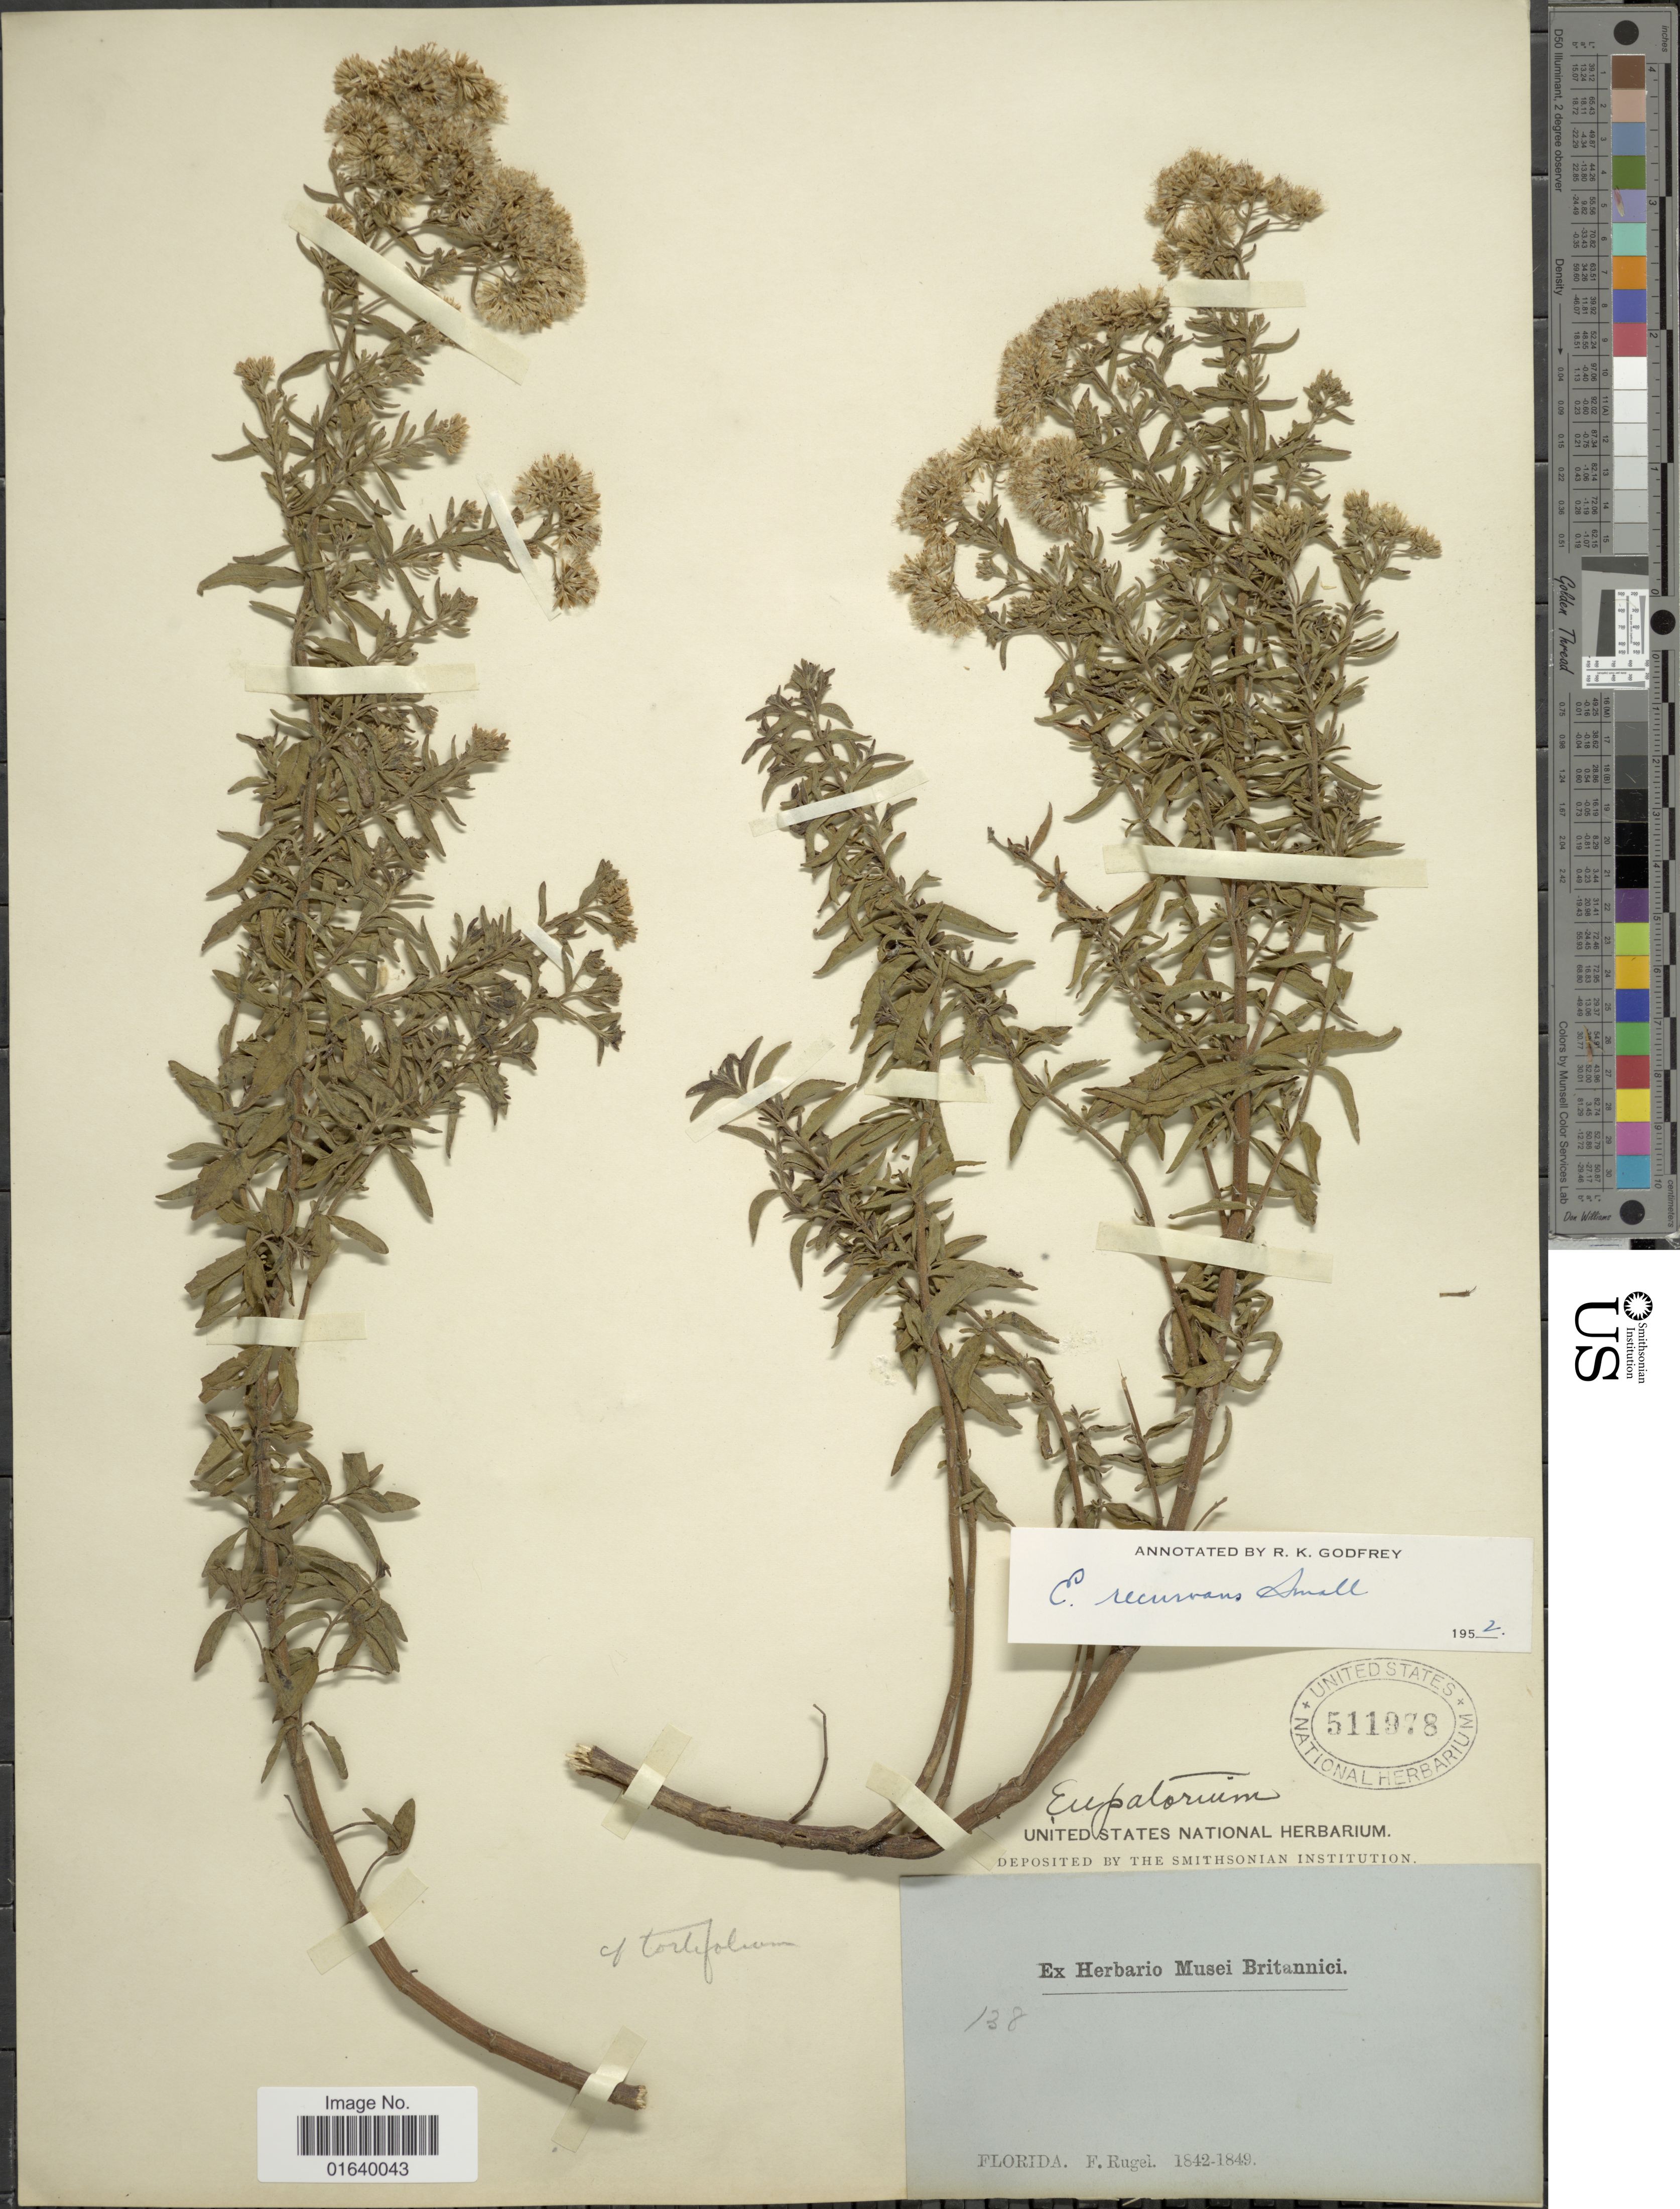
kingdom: Plantae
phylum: Tracheophyta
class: Magnoliopsida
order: Asterales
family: Asteraceae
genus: Eupatorium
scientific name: Eupatorium recurvans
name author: Small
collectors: F. Rugel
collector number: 138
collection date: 1842/1849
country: United States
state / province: Florida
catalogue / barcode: US 511978